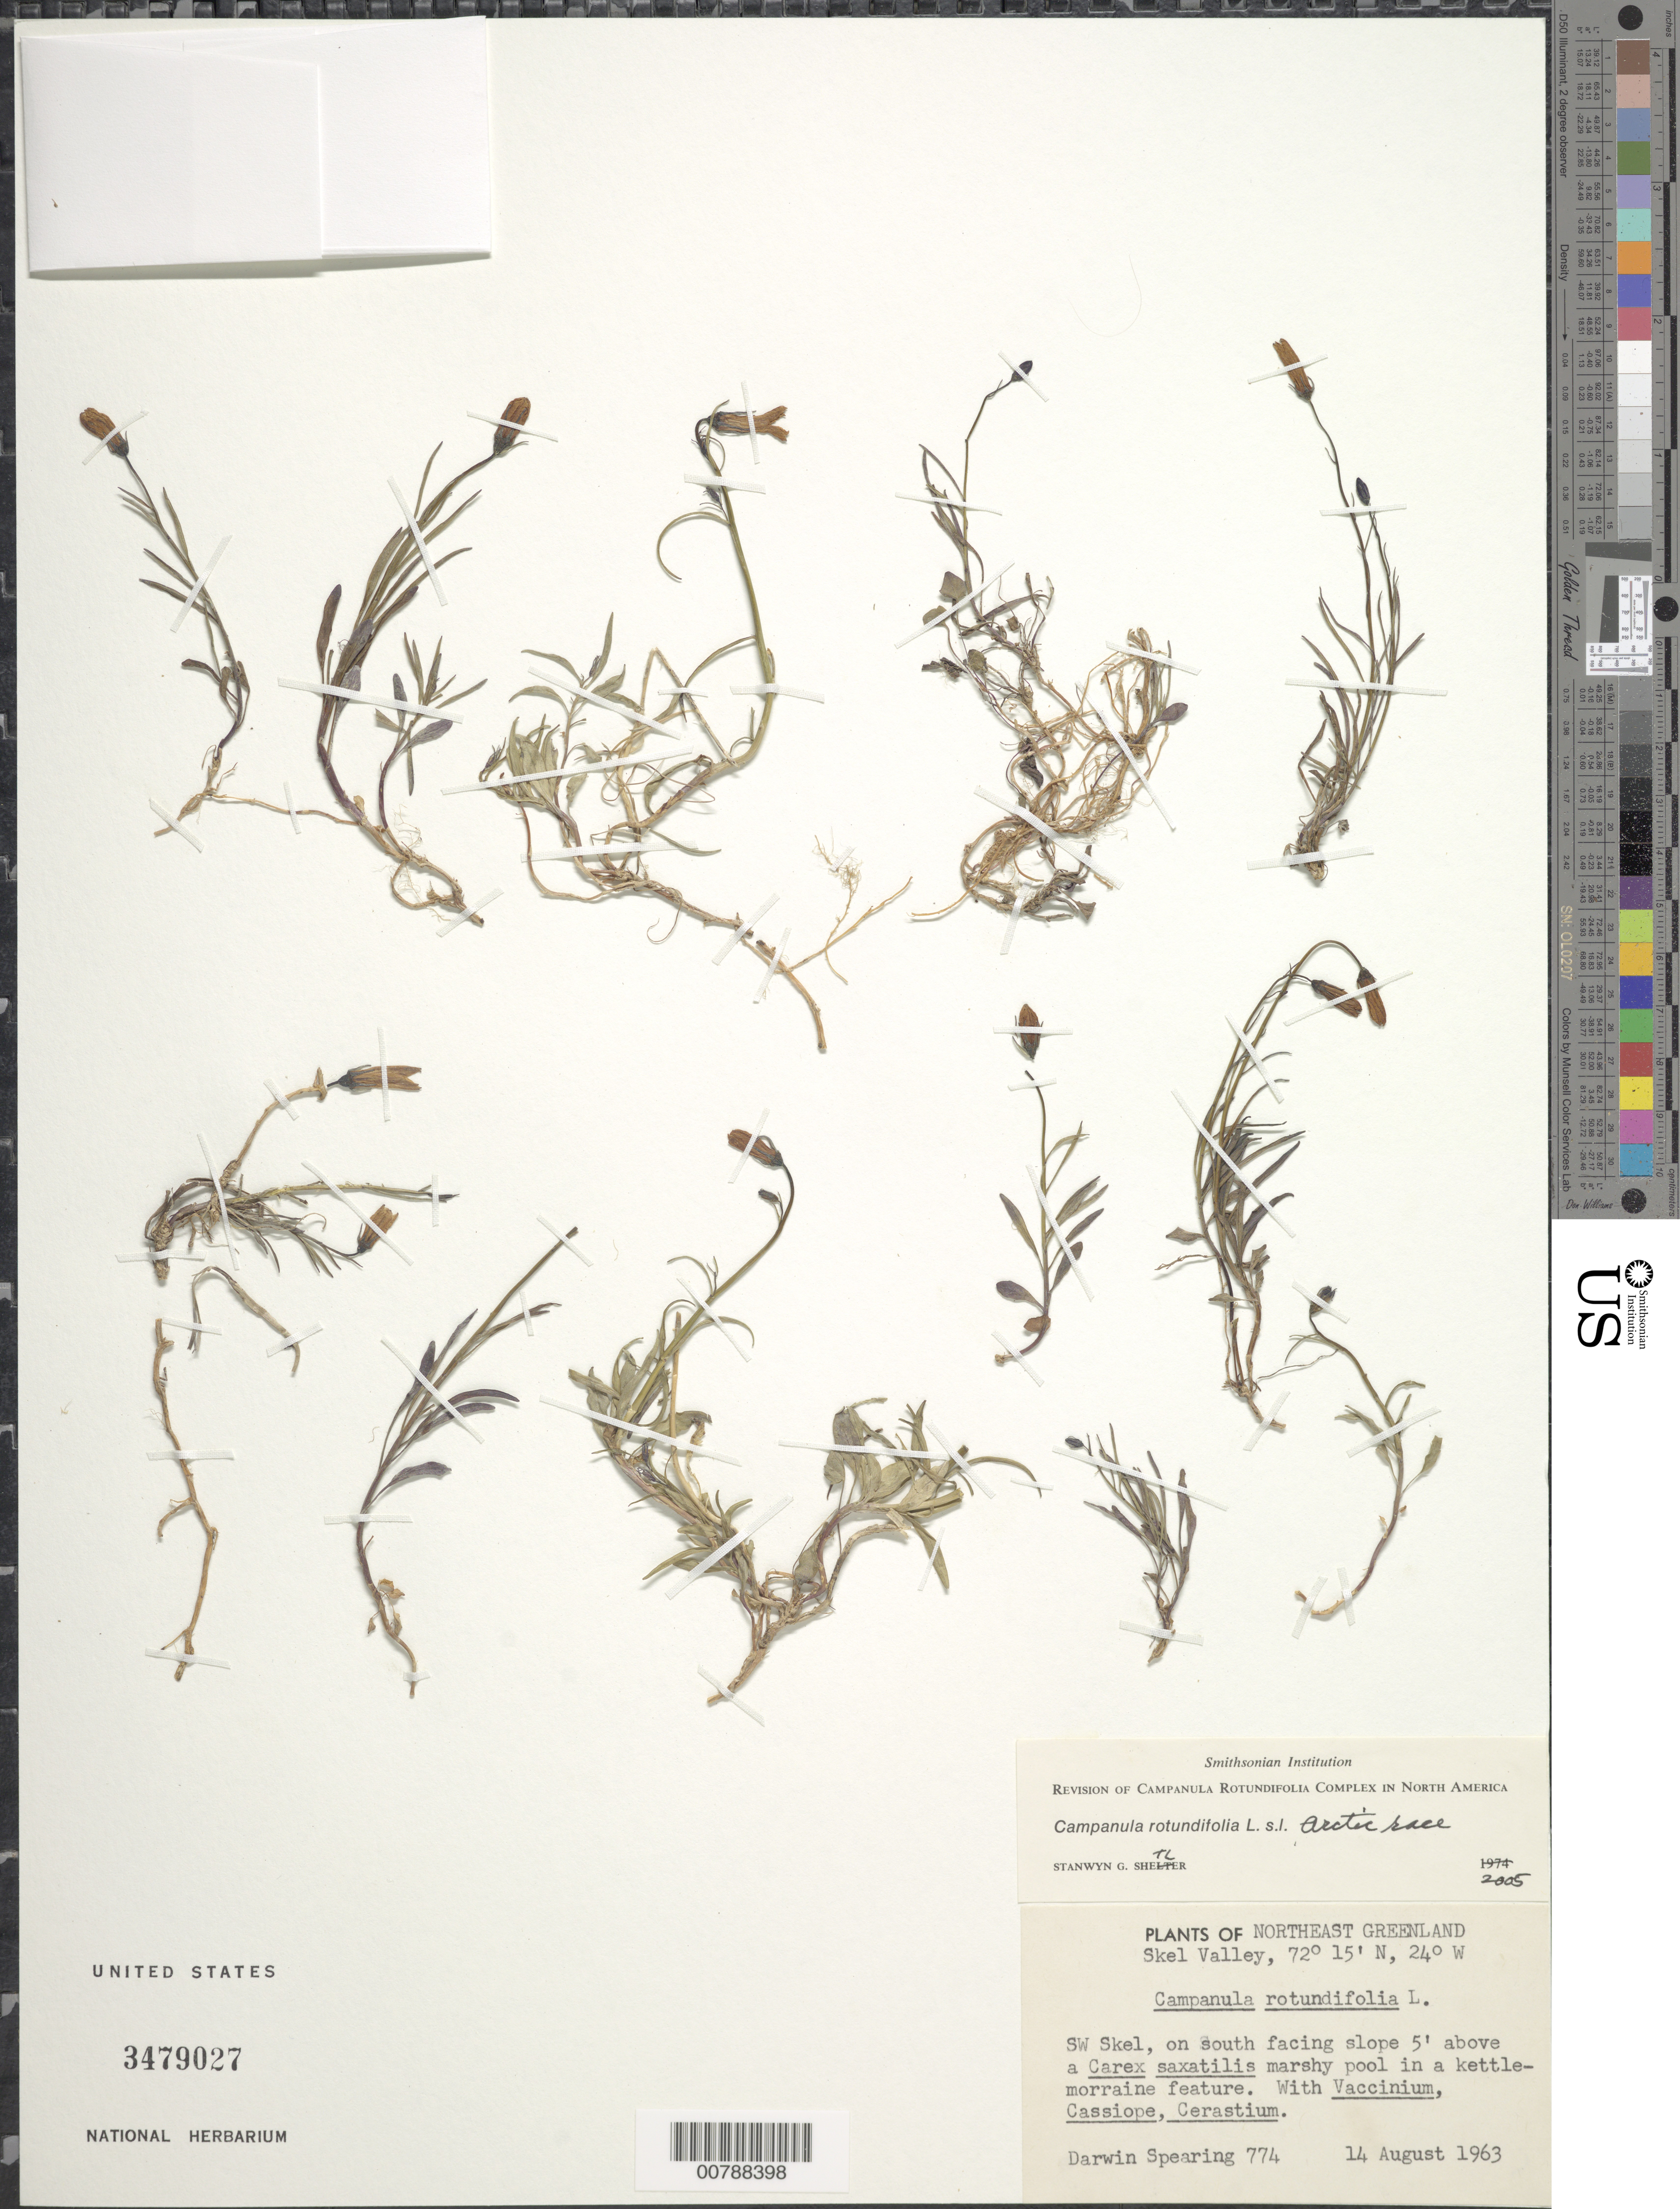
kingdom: Plantae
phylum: Tracheophyta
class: Magnoliopsida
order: Asterales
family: Campanulaceae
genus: Campanula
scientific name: Campanula rotundifolia L. Arctic race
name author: L.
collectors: D. Spearing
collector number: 774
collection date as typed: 14 August 1963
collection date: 1963-08-14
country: Greenland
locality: SW Skel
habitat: On south facing slope 5' above Carex saxatilis marshy pool in a kettle morraine feature. With Vaccinium, Cassiope, Cerastium.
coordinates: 72 15' N, 24 W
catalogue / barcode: US 3479027